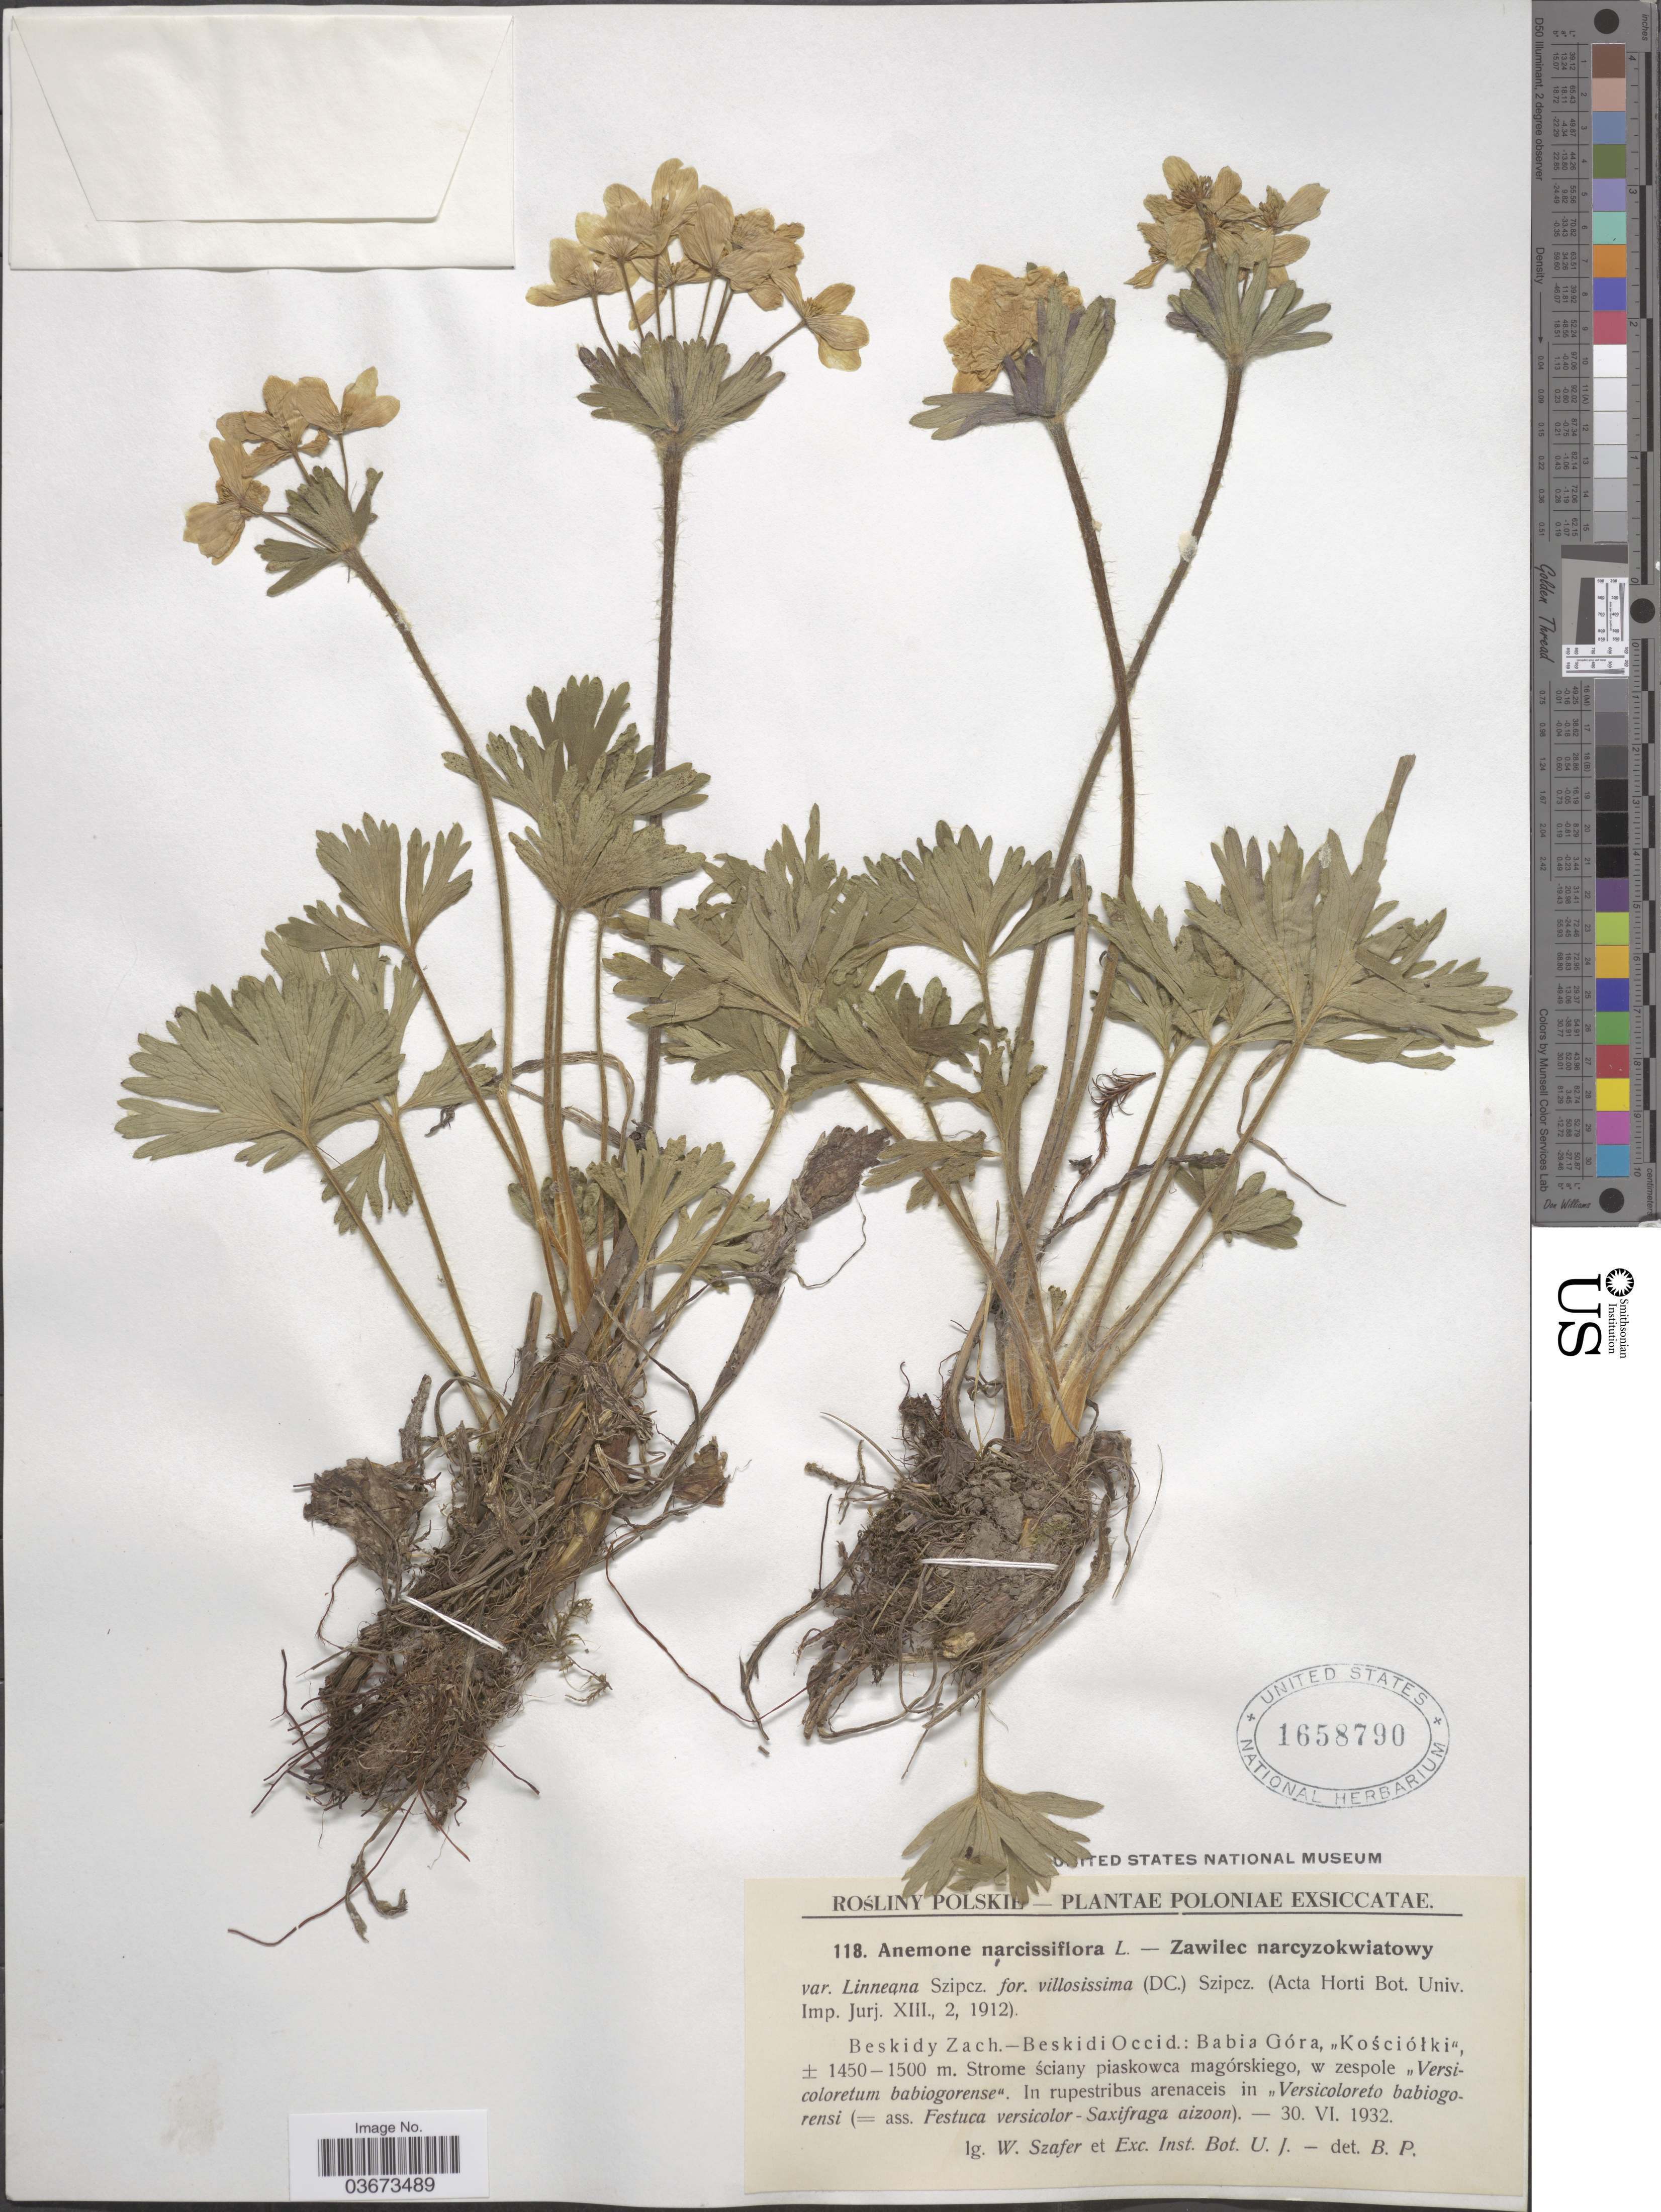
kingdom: Plantae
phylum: Tracheophyta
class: Magnoliopsida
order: Ranunculales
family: Ranunculaceae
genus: Anemone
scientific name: Anemone narcissiflora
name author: L.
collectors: W. Szafer & Exch. Inst. Bot. U.J.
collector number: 118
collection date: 1932-06-30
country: Poland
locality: Poloniae. Beskidy Zach.-Beskidi Occid.: Babia Góra, "Kościółki".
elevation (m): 1450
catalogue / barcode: US 1658790